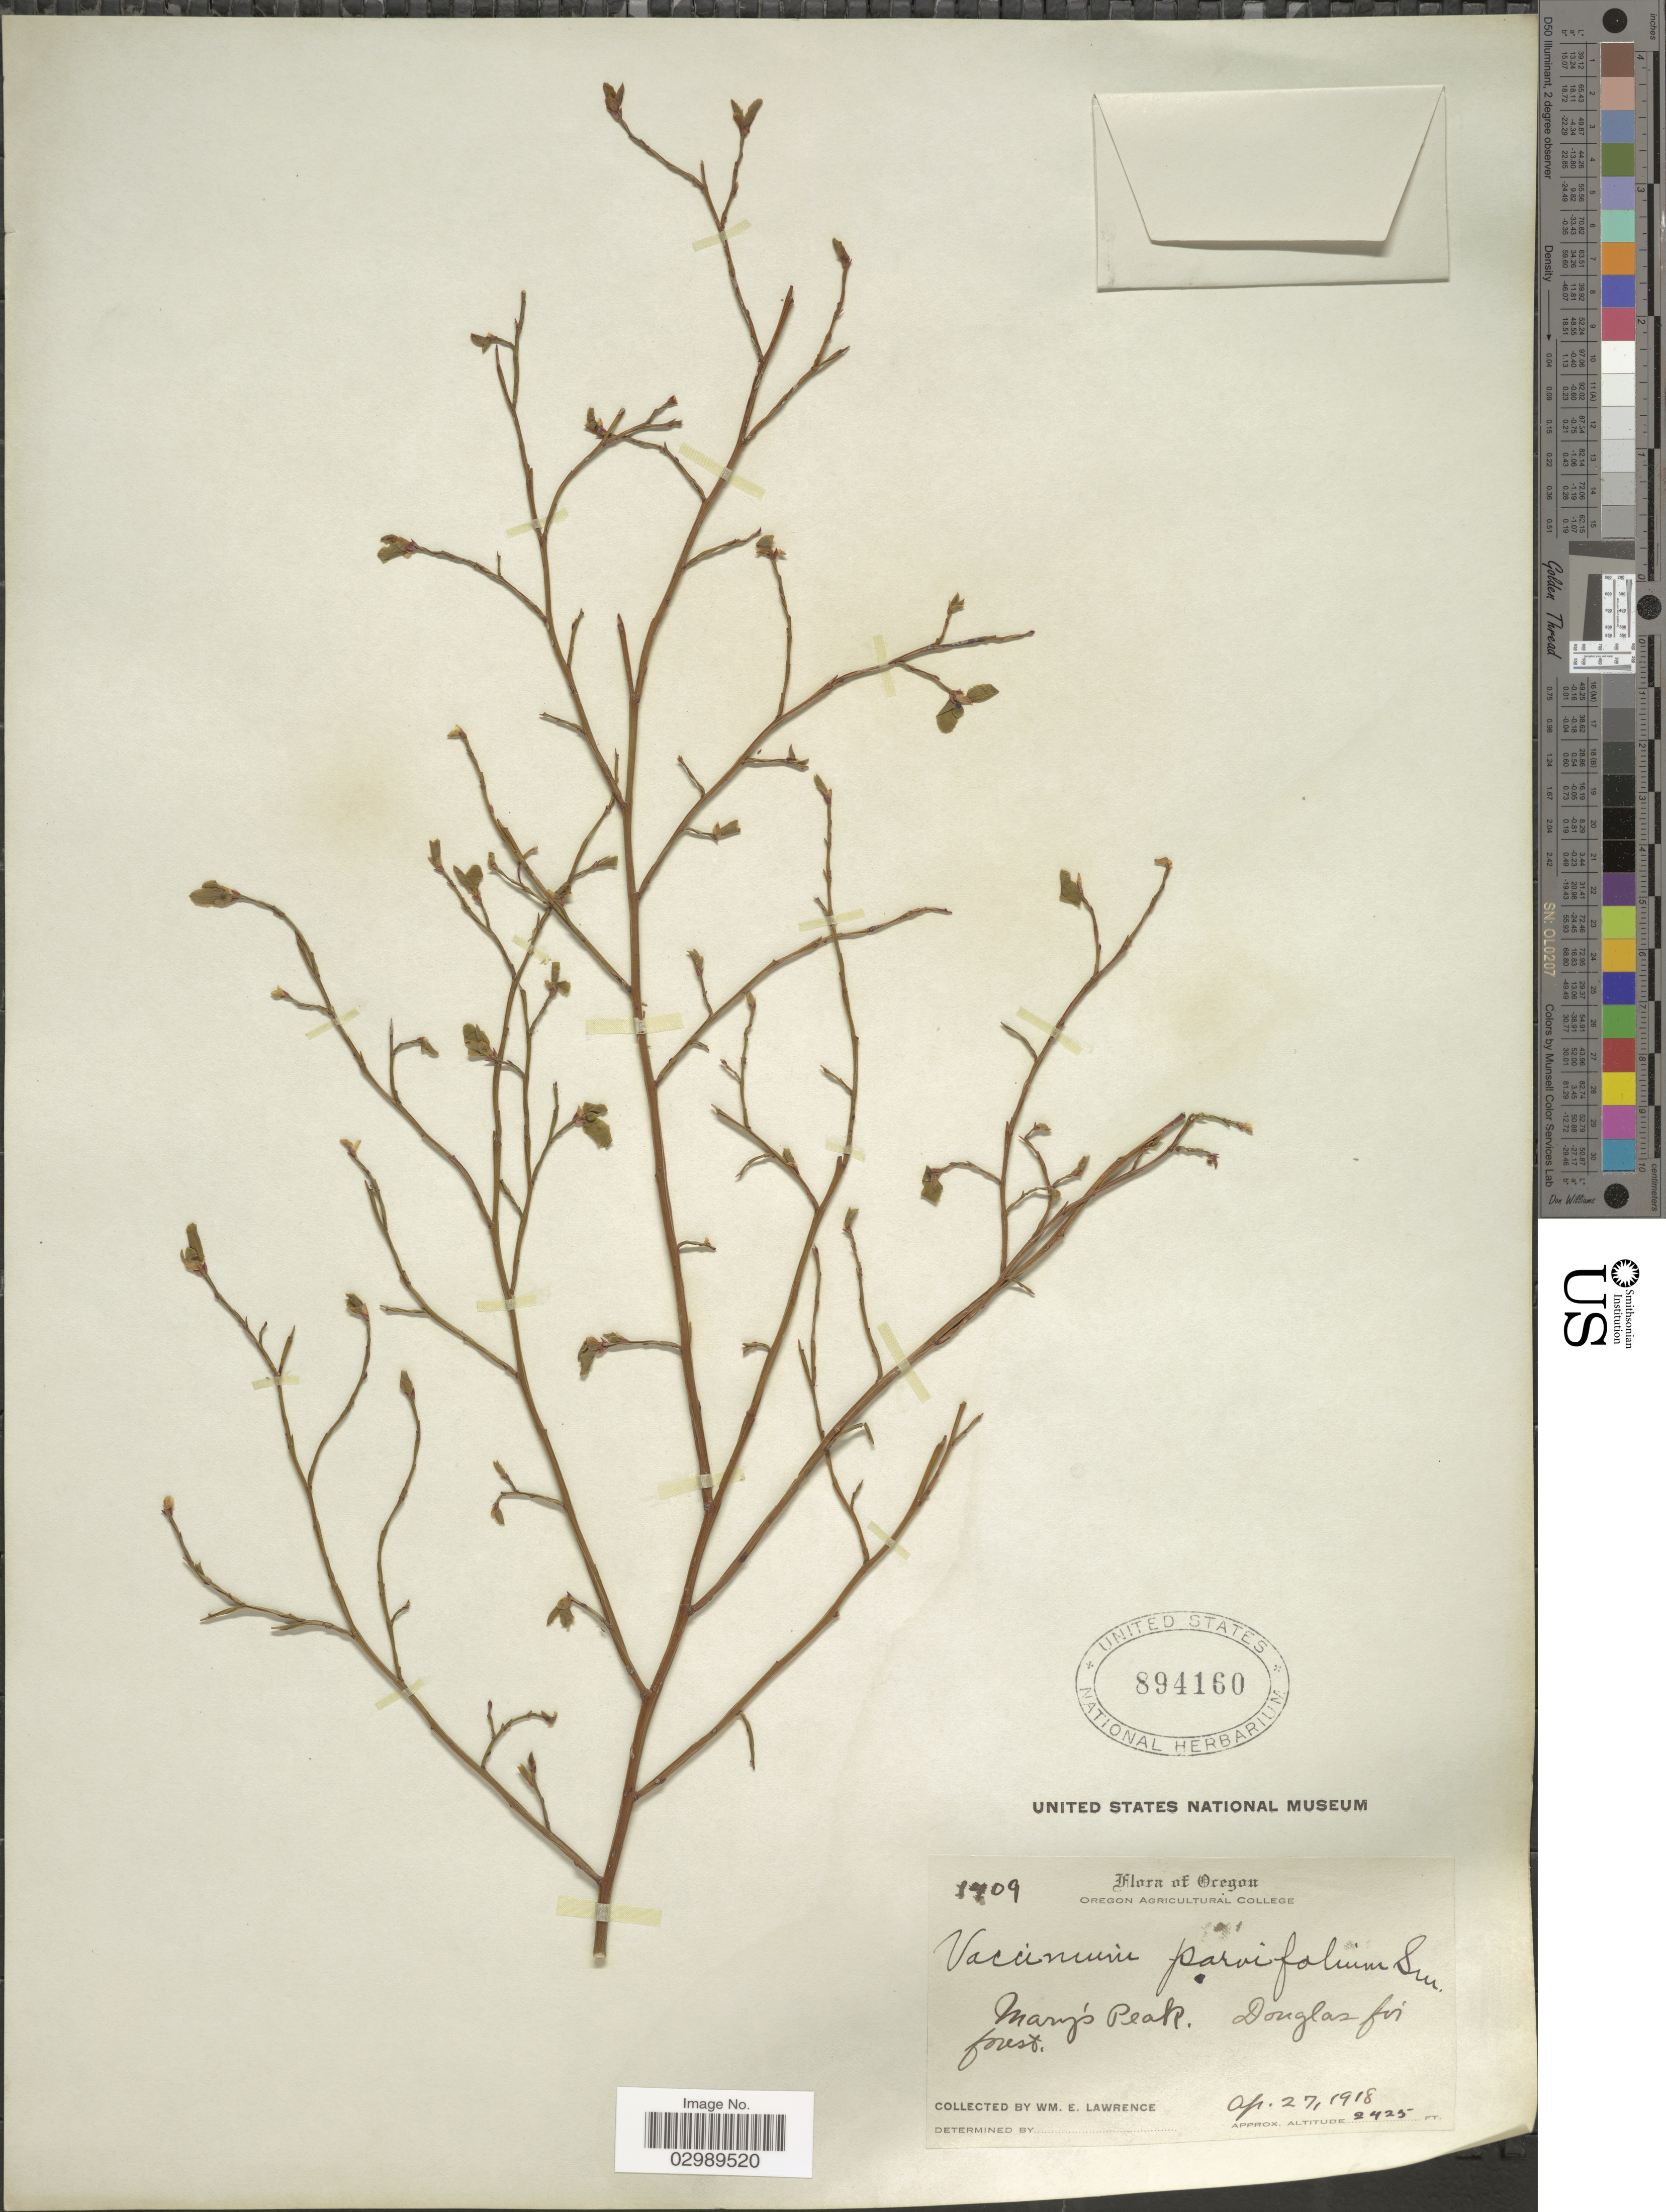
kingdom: Plantae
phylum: Tracheophyta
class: Magnoliopsida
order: Ericales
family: Ericaceae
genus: Vaccinium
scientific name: Vaccinium parvifolium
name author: Small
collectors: W. Lawrence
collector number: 1709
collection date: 1918-04-27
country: United States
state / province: Oregon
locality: Marys Peak, Douglas fir forest.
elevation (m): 739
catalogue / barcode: US 894160